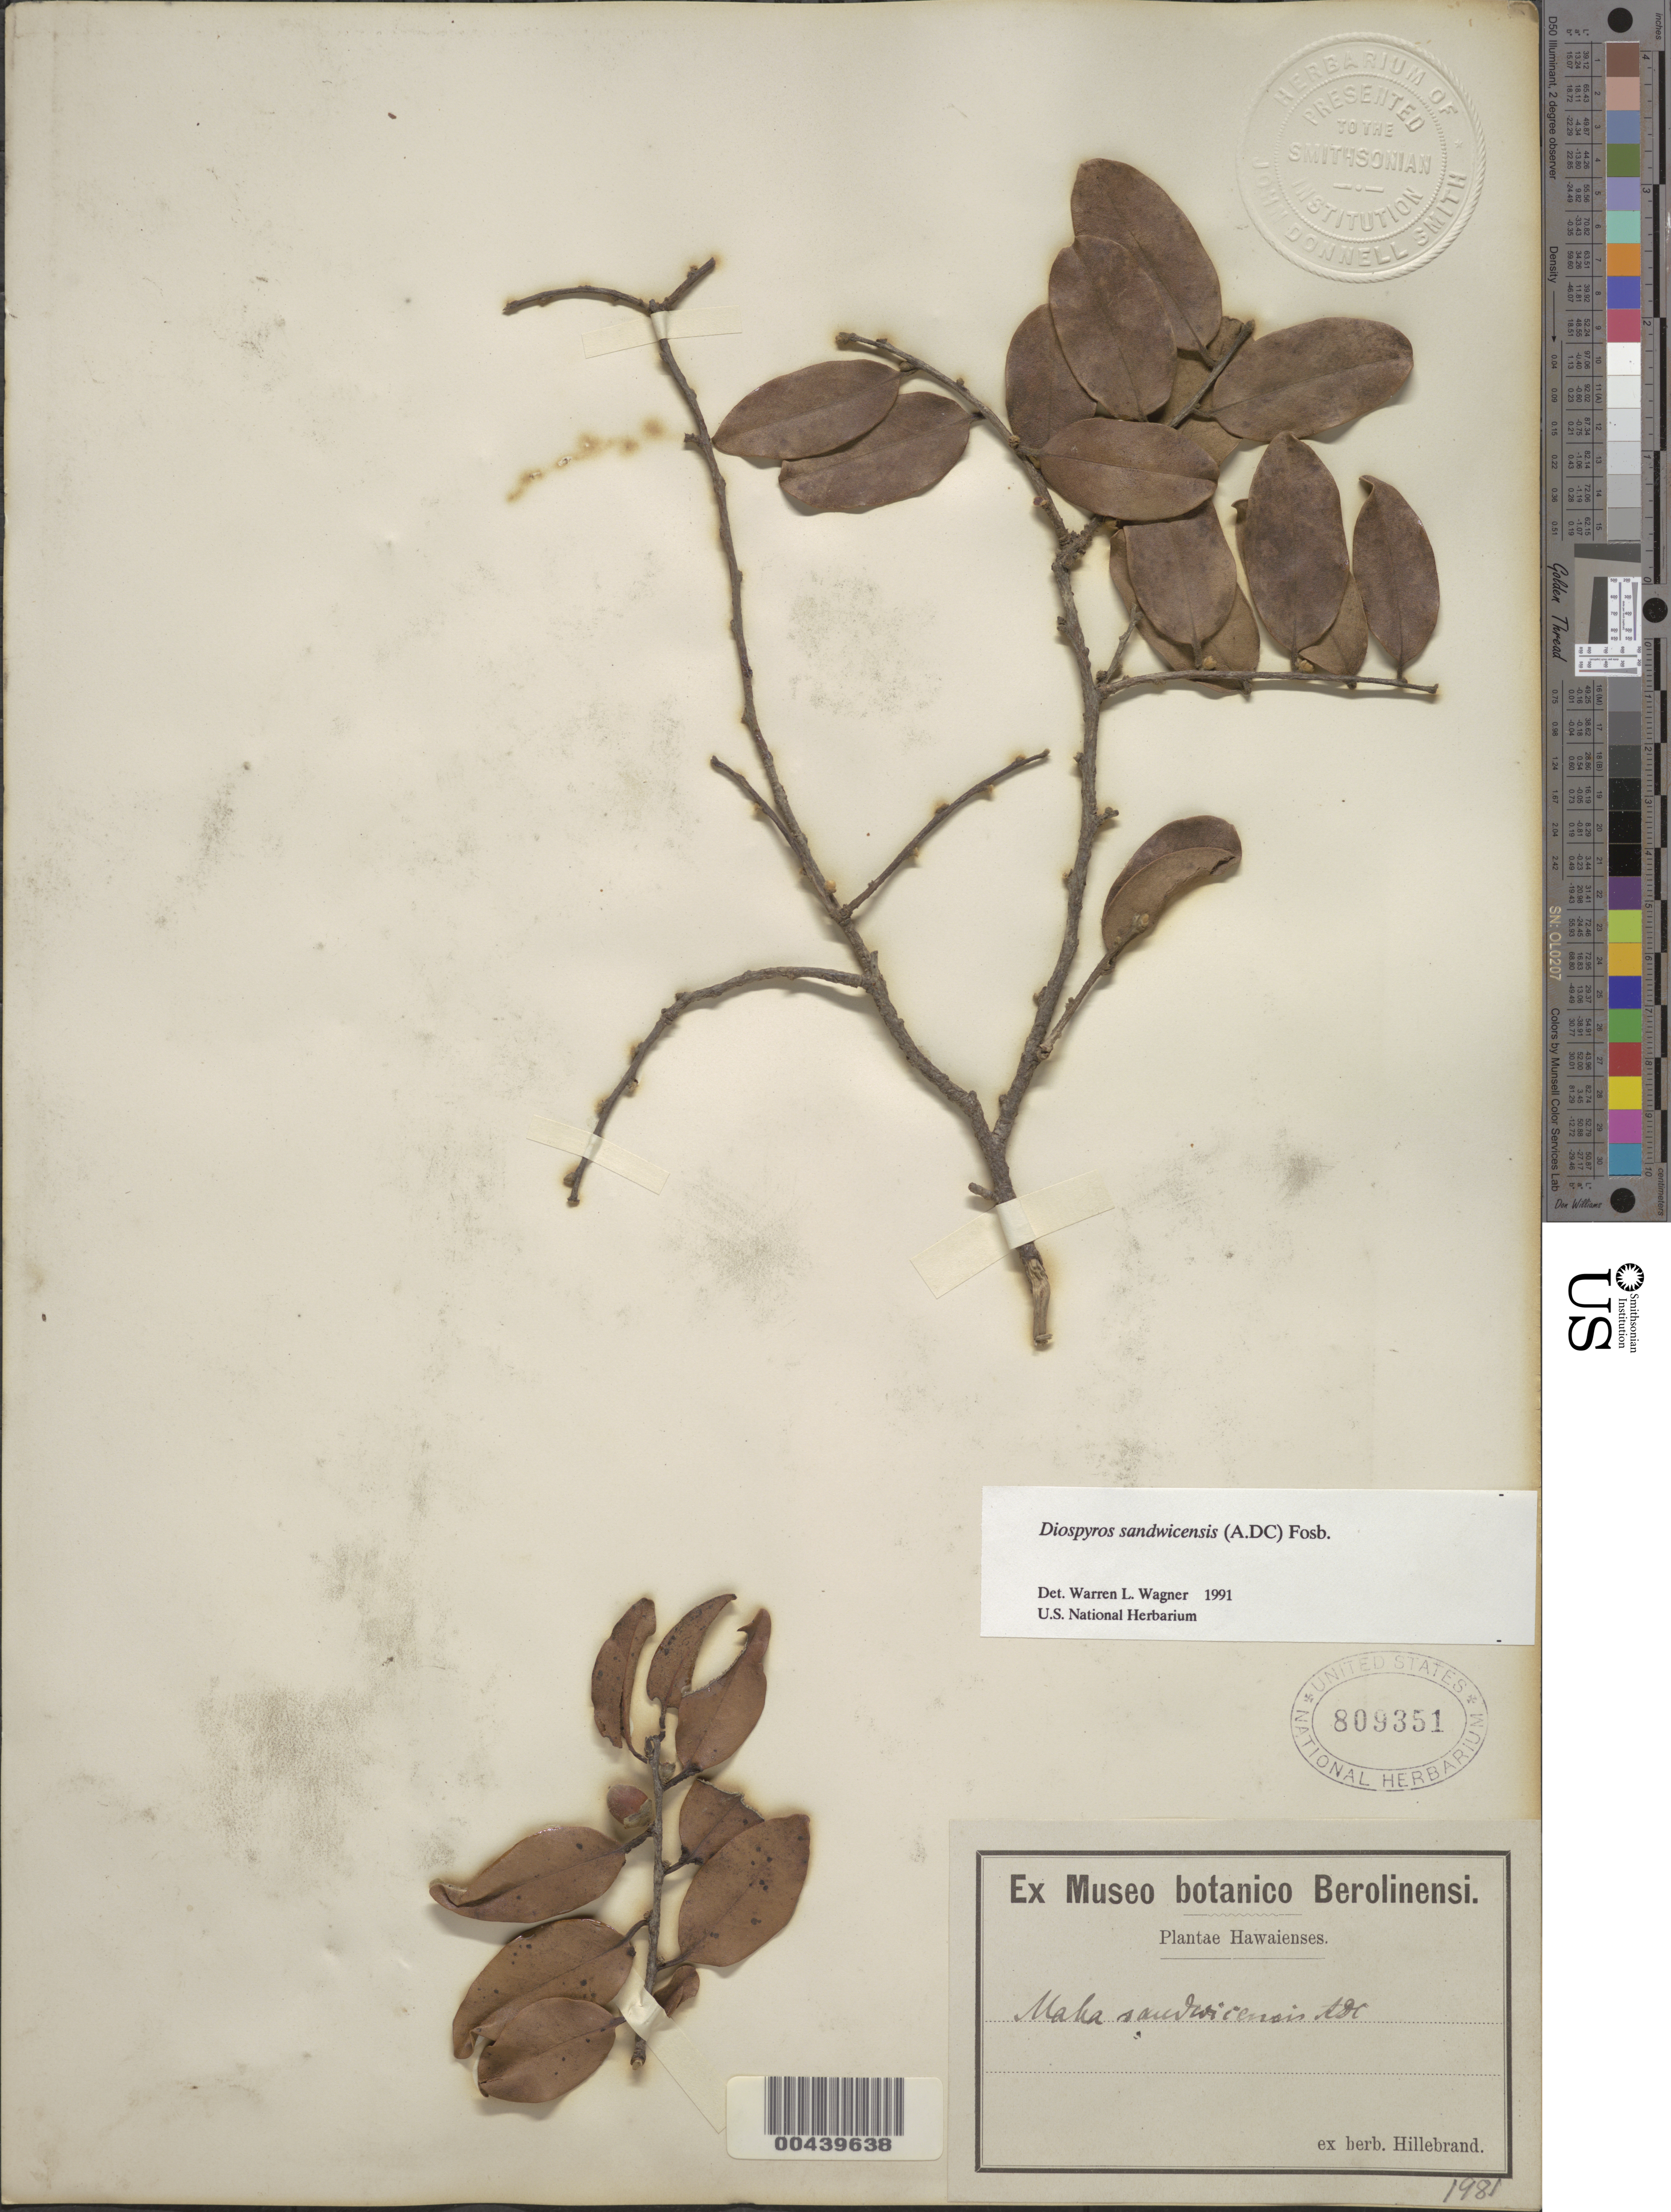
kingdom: Plantae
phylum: Tracheophyta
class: Magnoliopsida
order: Ericales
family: Ebenaceae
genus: Diospyros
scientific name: Diospyros sandwicensis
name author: (A. DC.) Fosberg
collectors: W. Hillebrand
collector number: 1981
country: United States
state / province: Hawaii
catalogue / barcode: US 809351